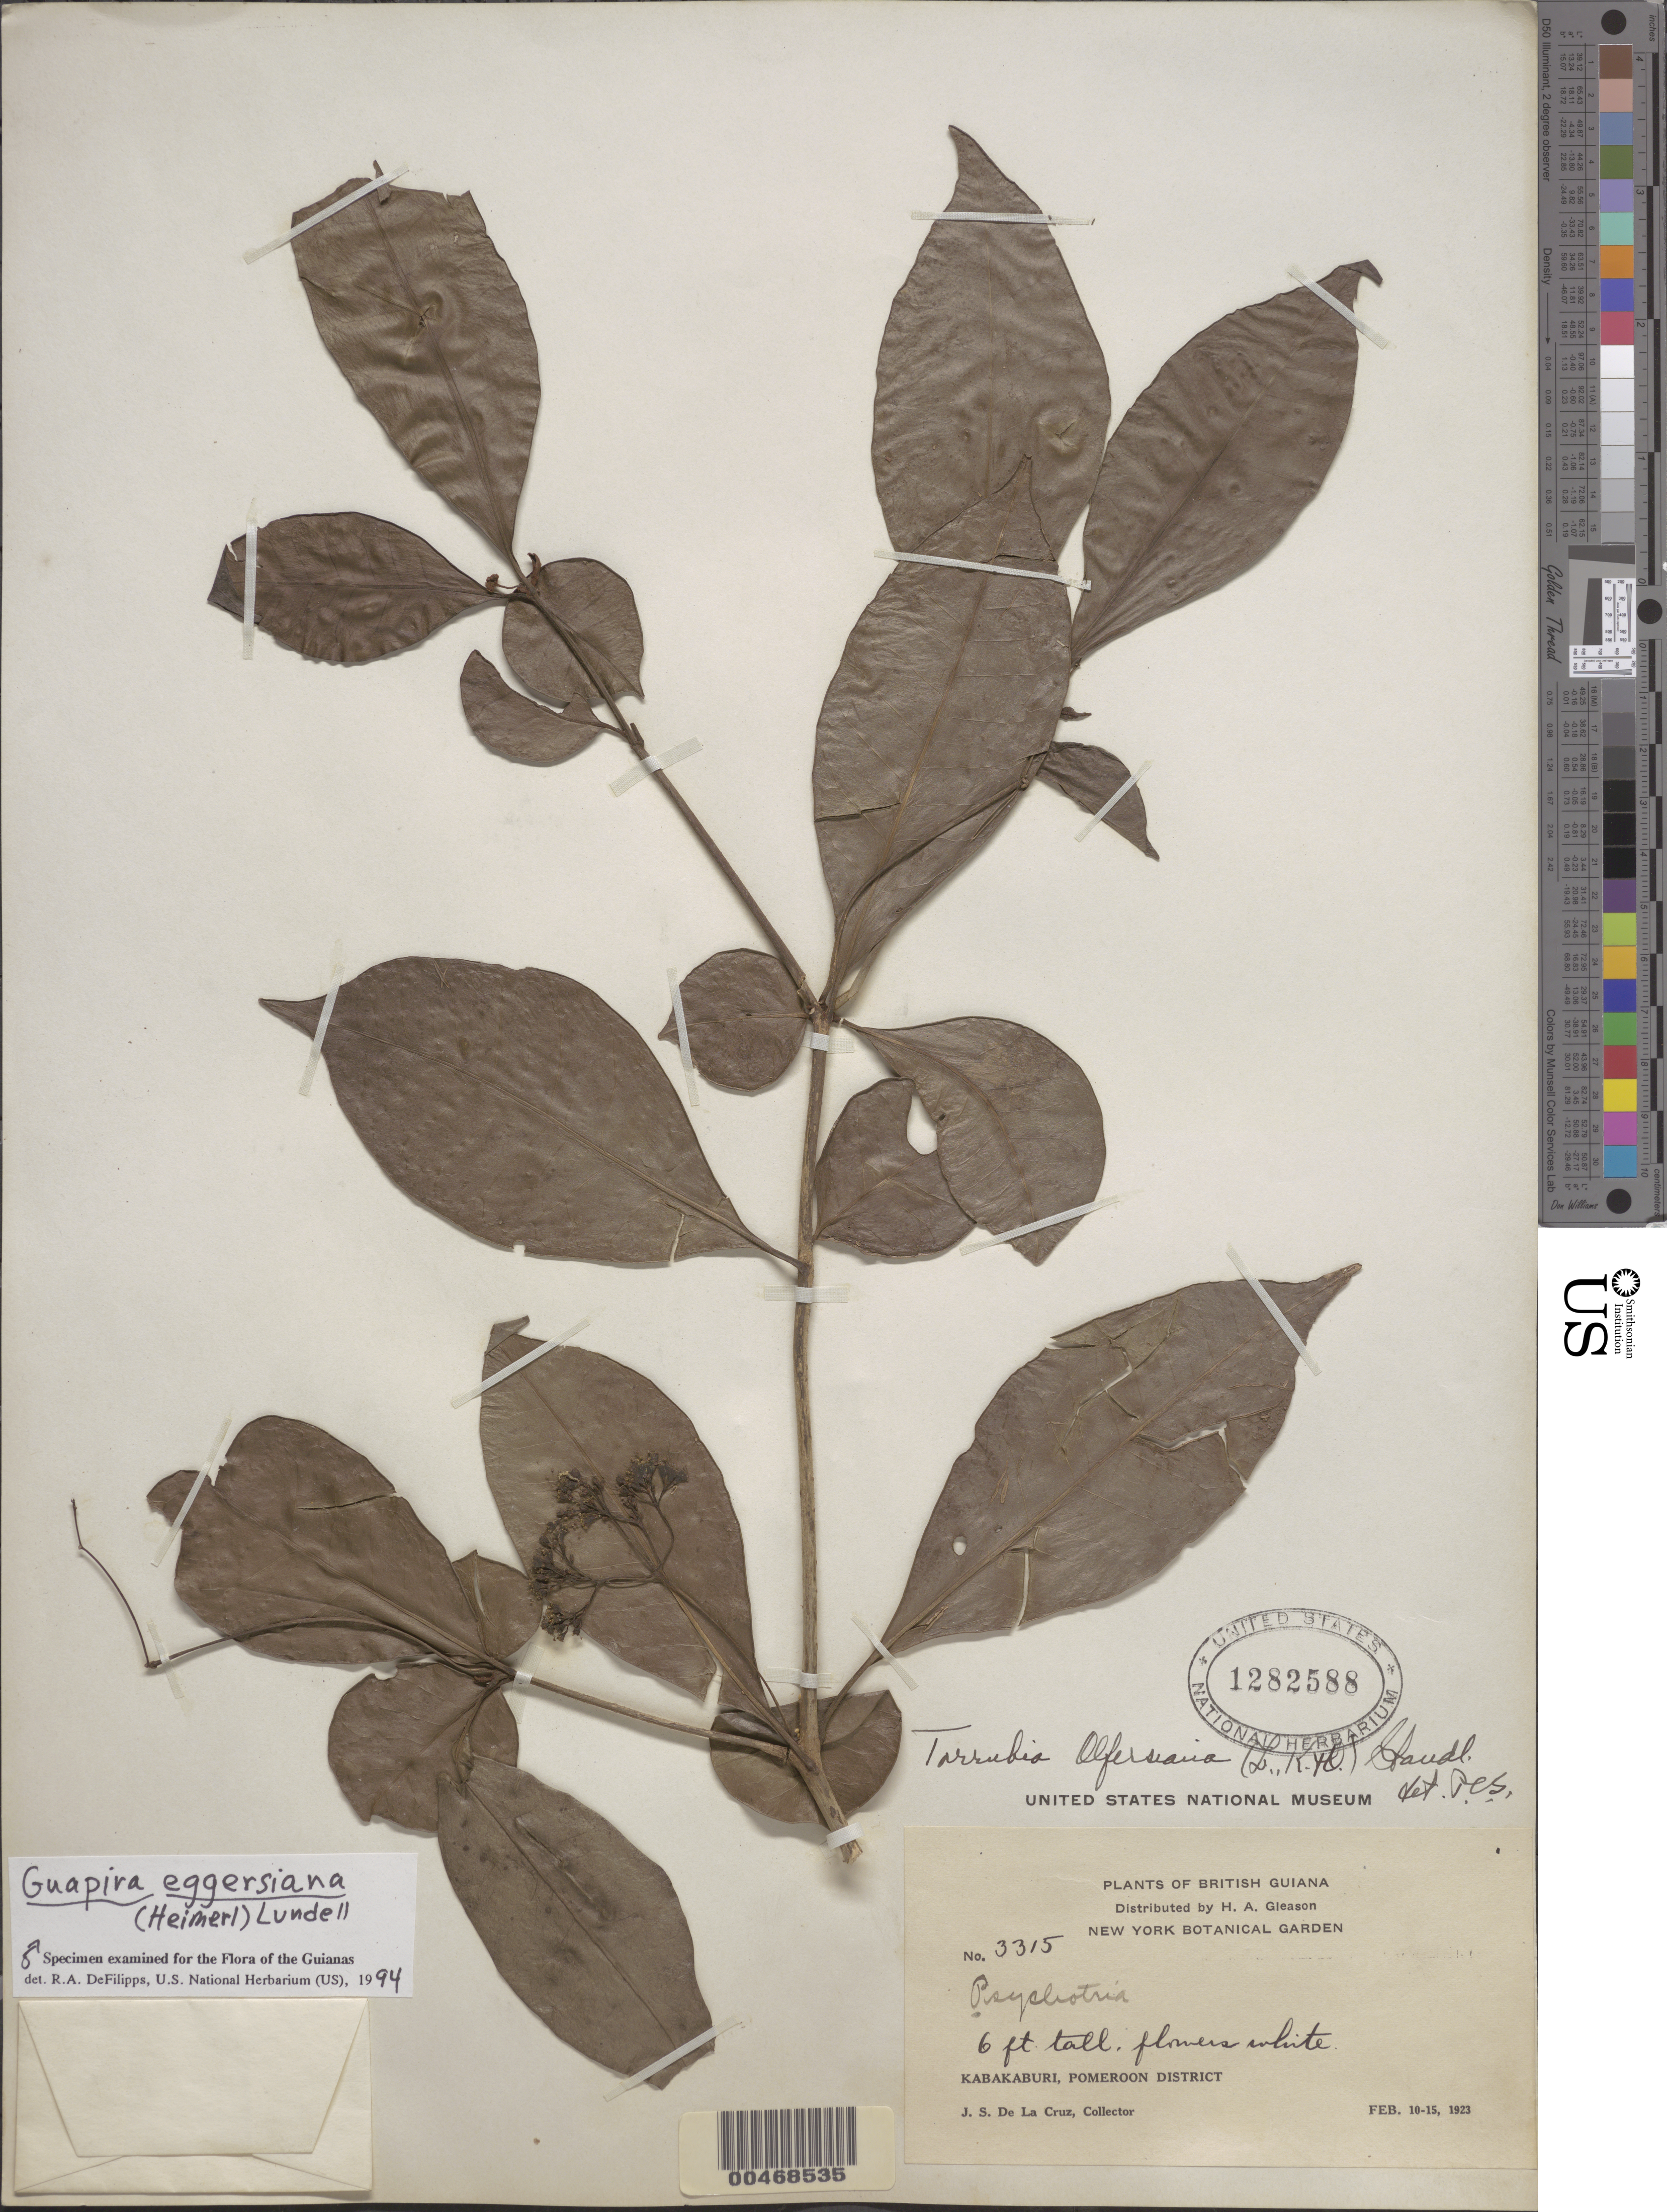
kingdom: Plantae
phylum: Tracheophyta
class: Magnoliopsida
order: Caryophyllales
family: Nyctaginaceae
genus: Guapira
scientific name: Guapira eggersiana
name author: (Heimerl) Lundell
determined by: DeFilipps, R. A.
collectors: J. S. de la Cruz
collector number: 3315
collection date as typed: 10 Feb 1923 to 15 Feb 1923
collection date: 1923-02-10/1923-02-15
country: Guyana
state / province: Pomeroon-Supenaam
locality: Kabakaburi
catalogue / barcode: US 1282588